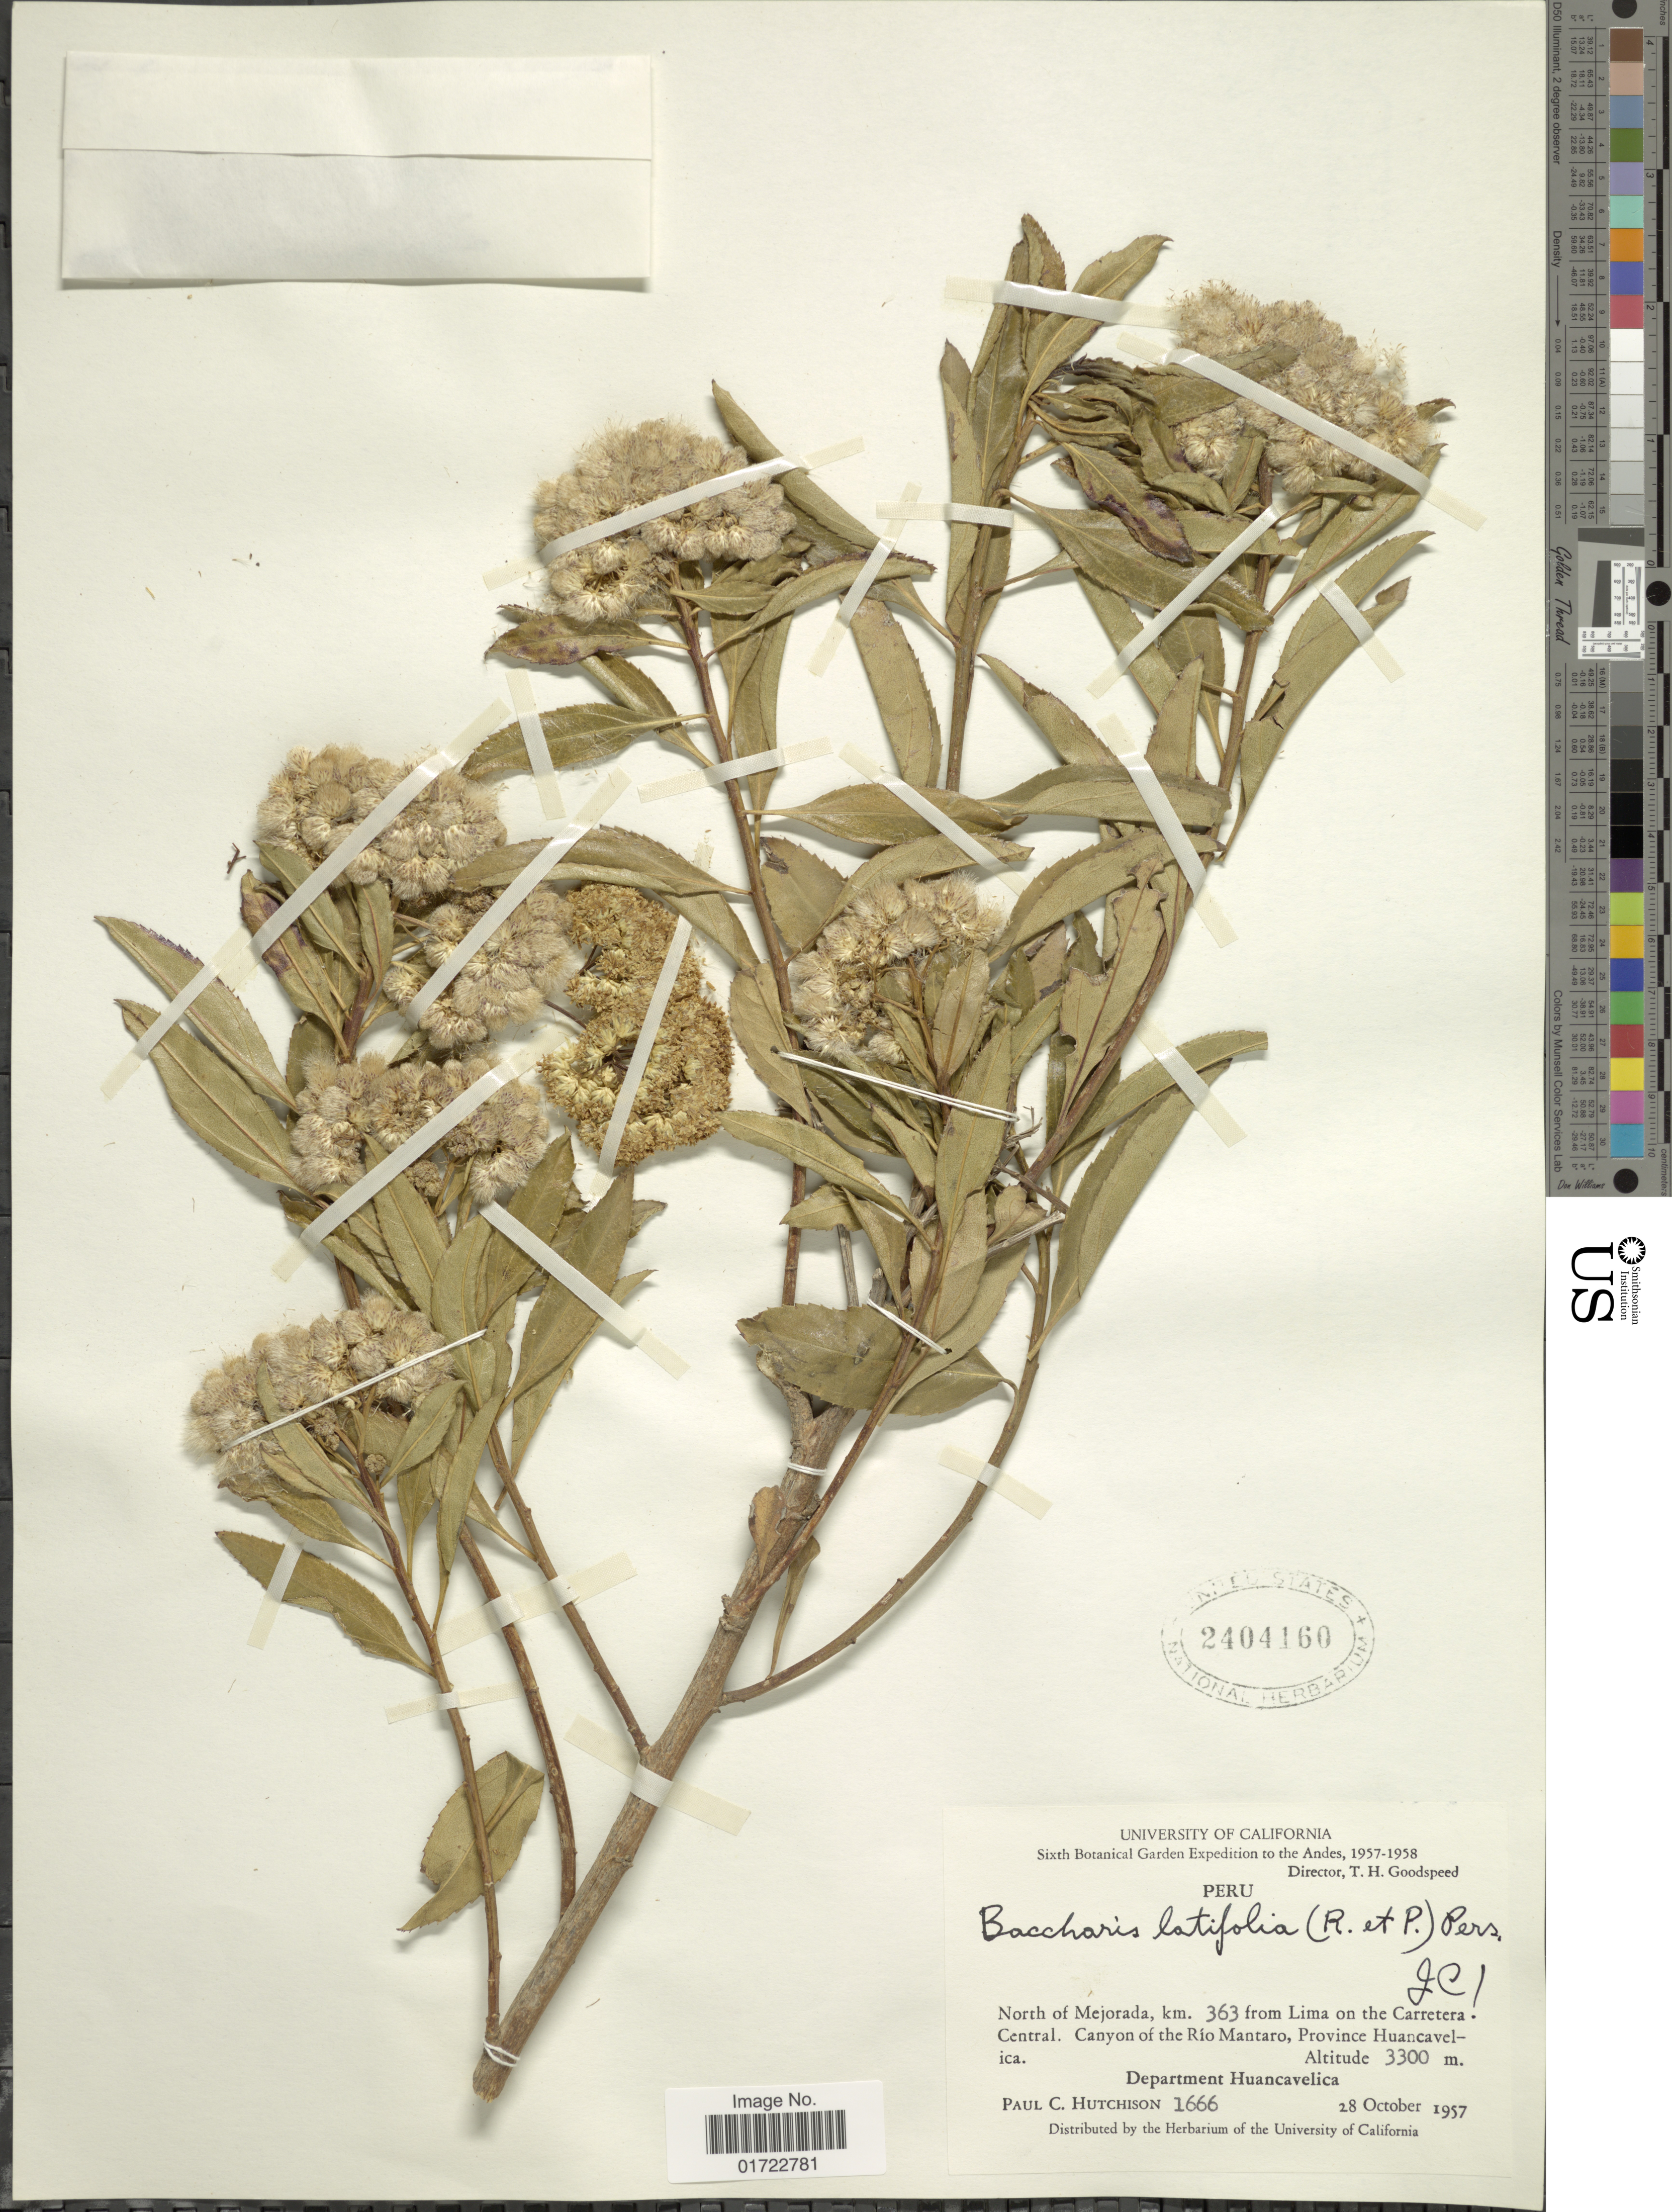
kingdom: Plantae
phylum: Tracheophyta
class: Magnoliopsida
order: Asterales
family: Asteraceae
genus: Baccharis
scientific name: Baccharis latifolia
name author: (Ruiz & Pav.) Pers.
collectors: P. C. Hutchison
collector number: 1666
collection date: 1957-10-28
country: Peru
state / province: Huancavelica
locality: North of Mejorad, km. 363 from Lima on the Carretera Central. Canyon of the Río Mantaro, Province Huancavelica.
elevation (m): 3300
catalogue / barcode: US 2404160